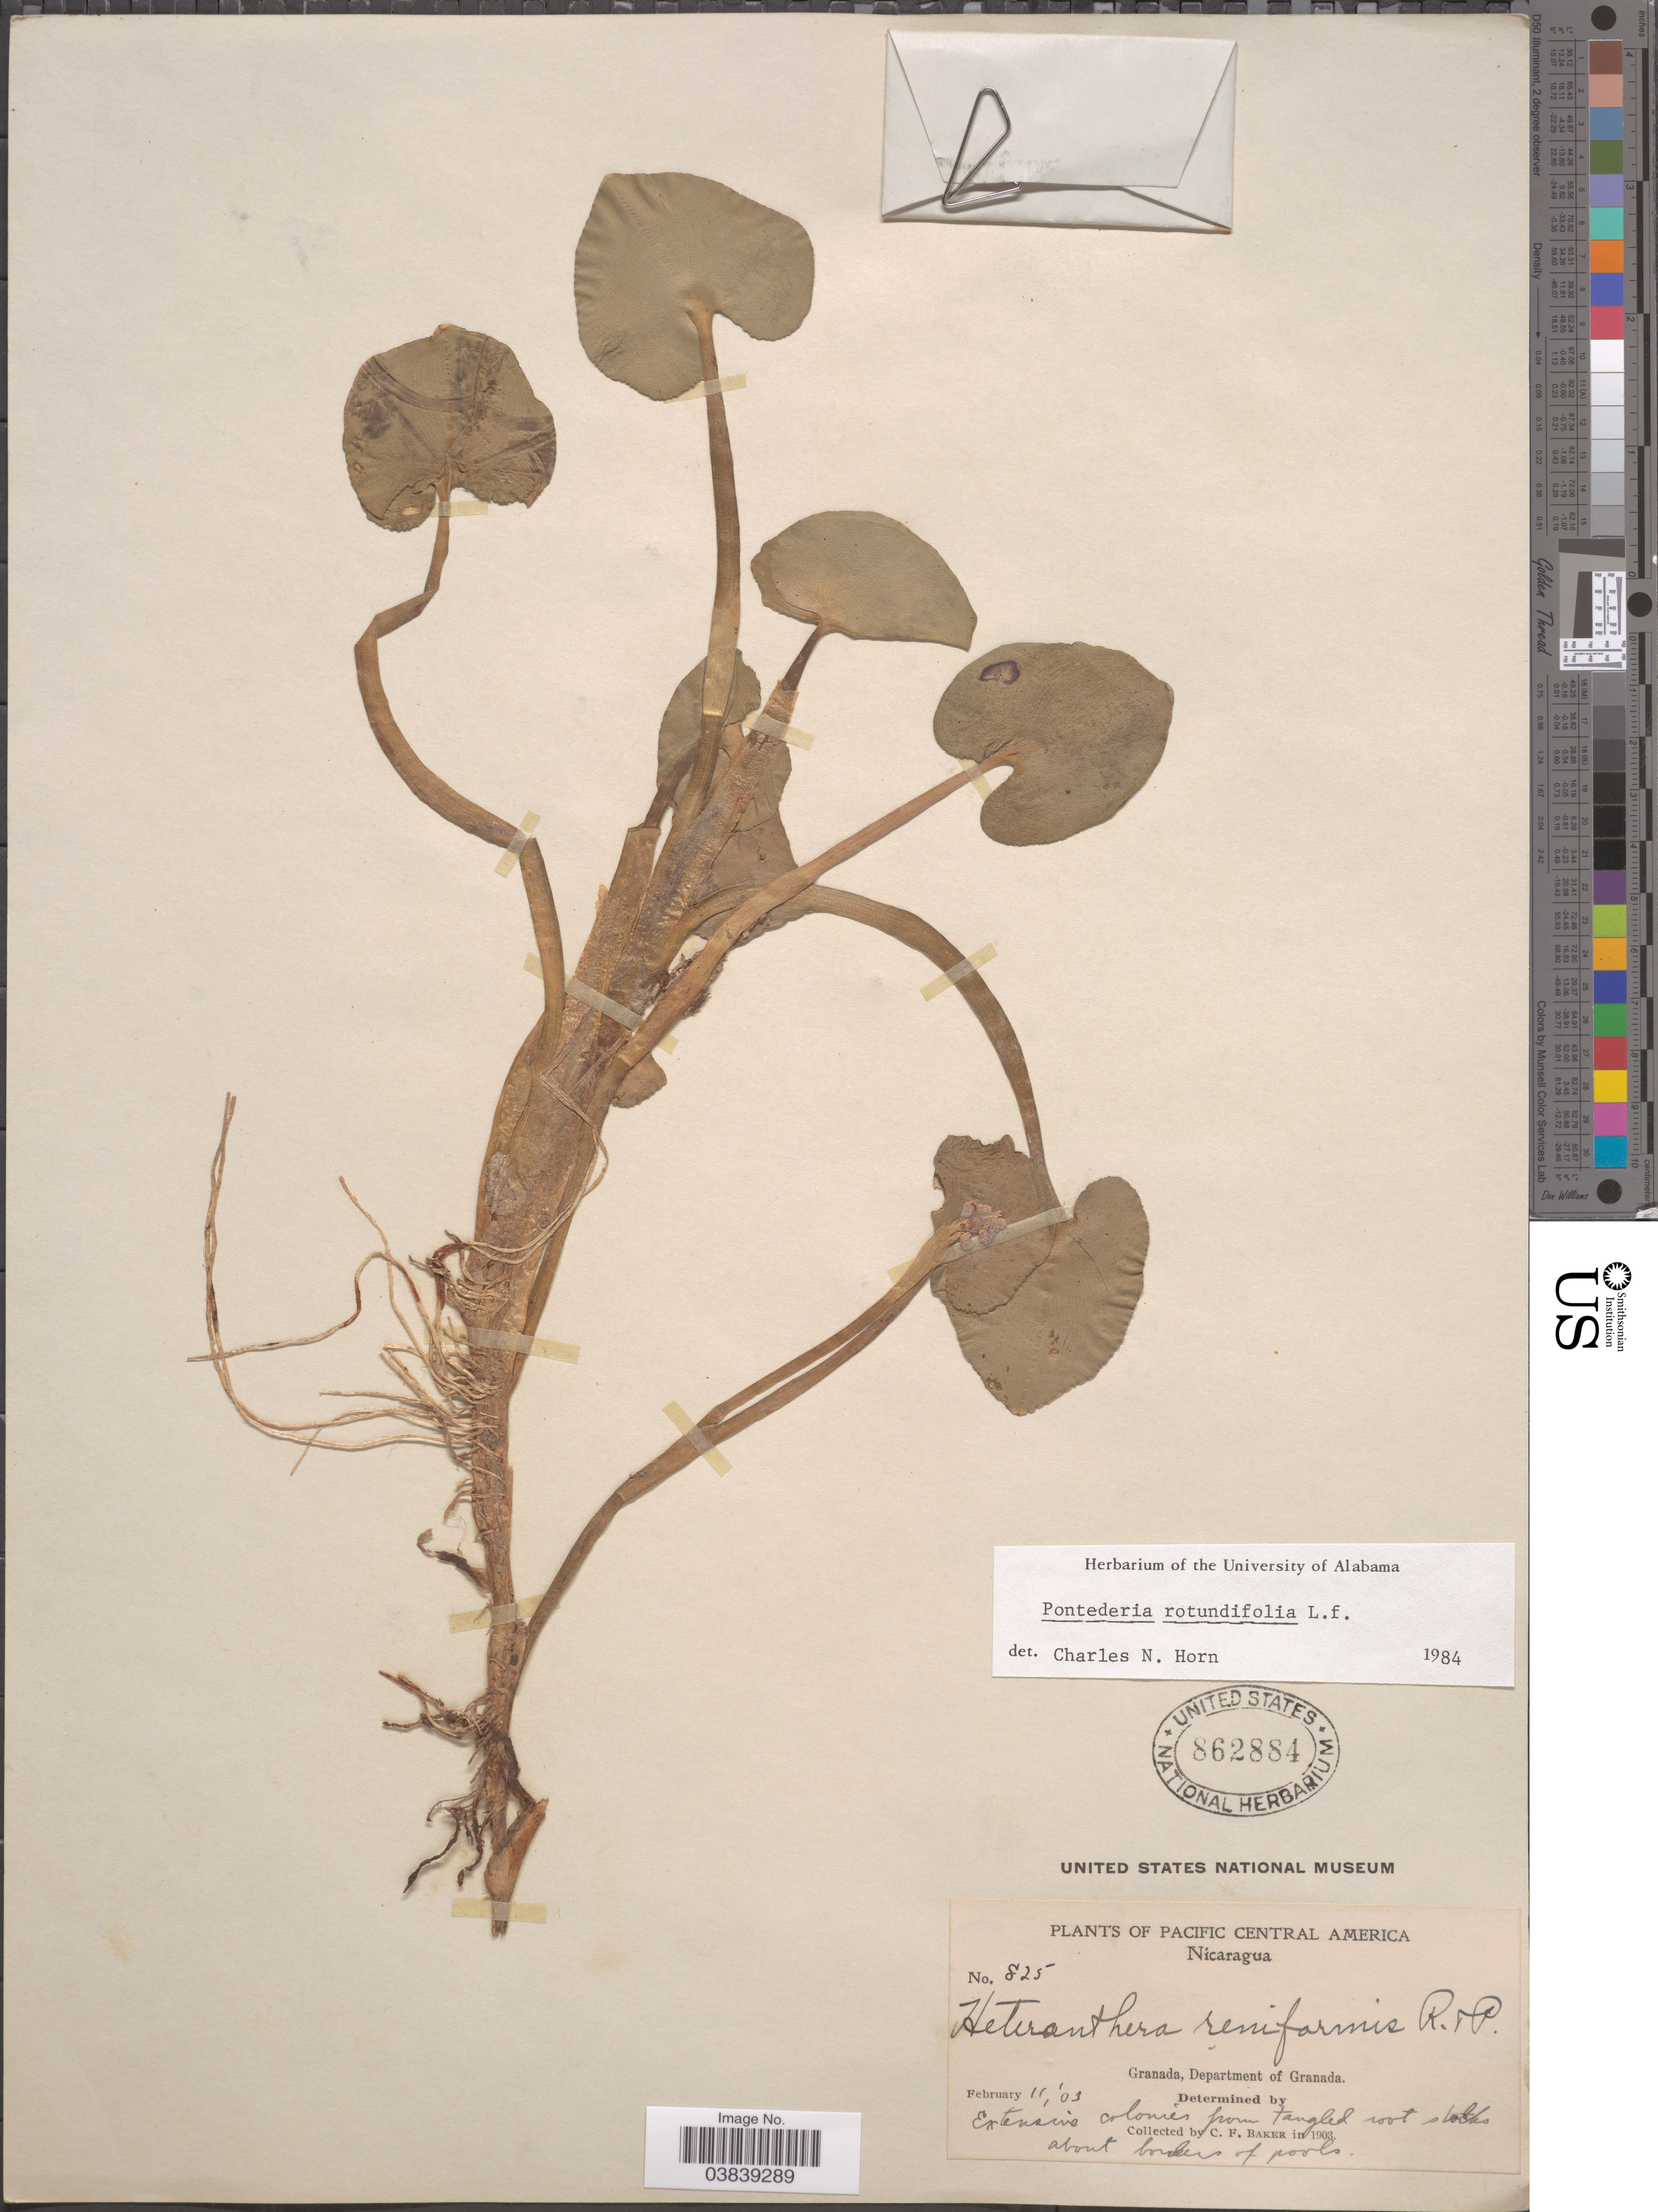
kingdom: Plantae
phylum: Tracheophyta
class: Liliopsida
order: Commelinales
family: Pontederiaceae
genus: Pontederia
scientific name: Pontederia rotundifolia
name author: L. f.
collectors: C. F. Baker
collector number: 825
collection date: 1903-02-11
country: Nicaragua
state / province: Granada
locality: Pacific Central America. Department of Granada.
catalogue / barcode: US 862884